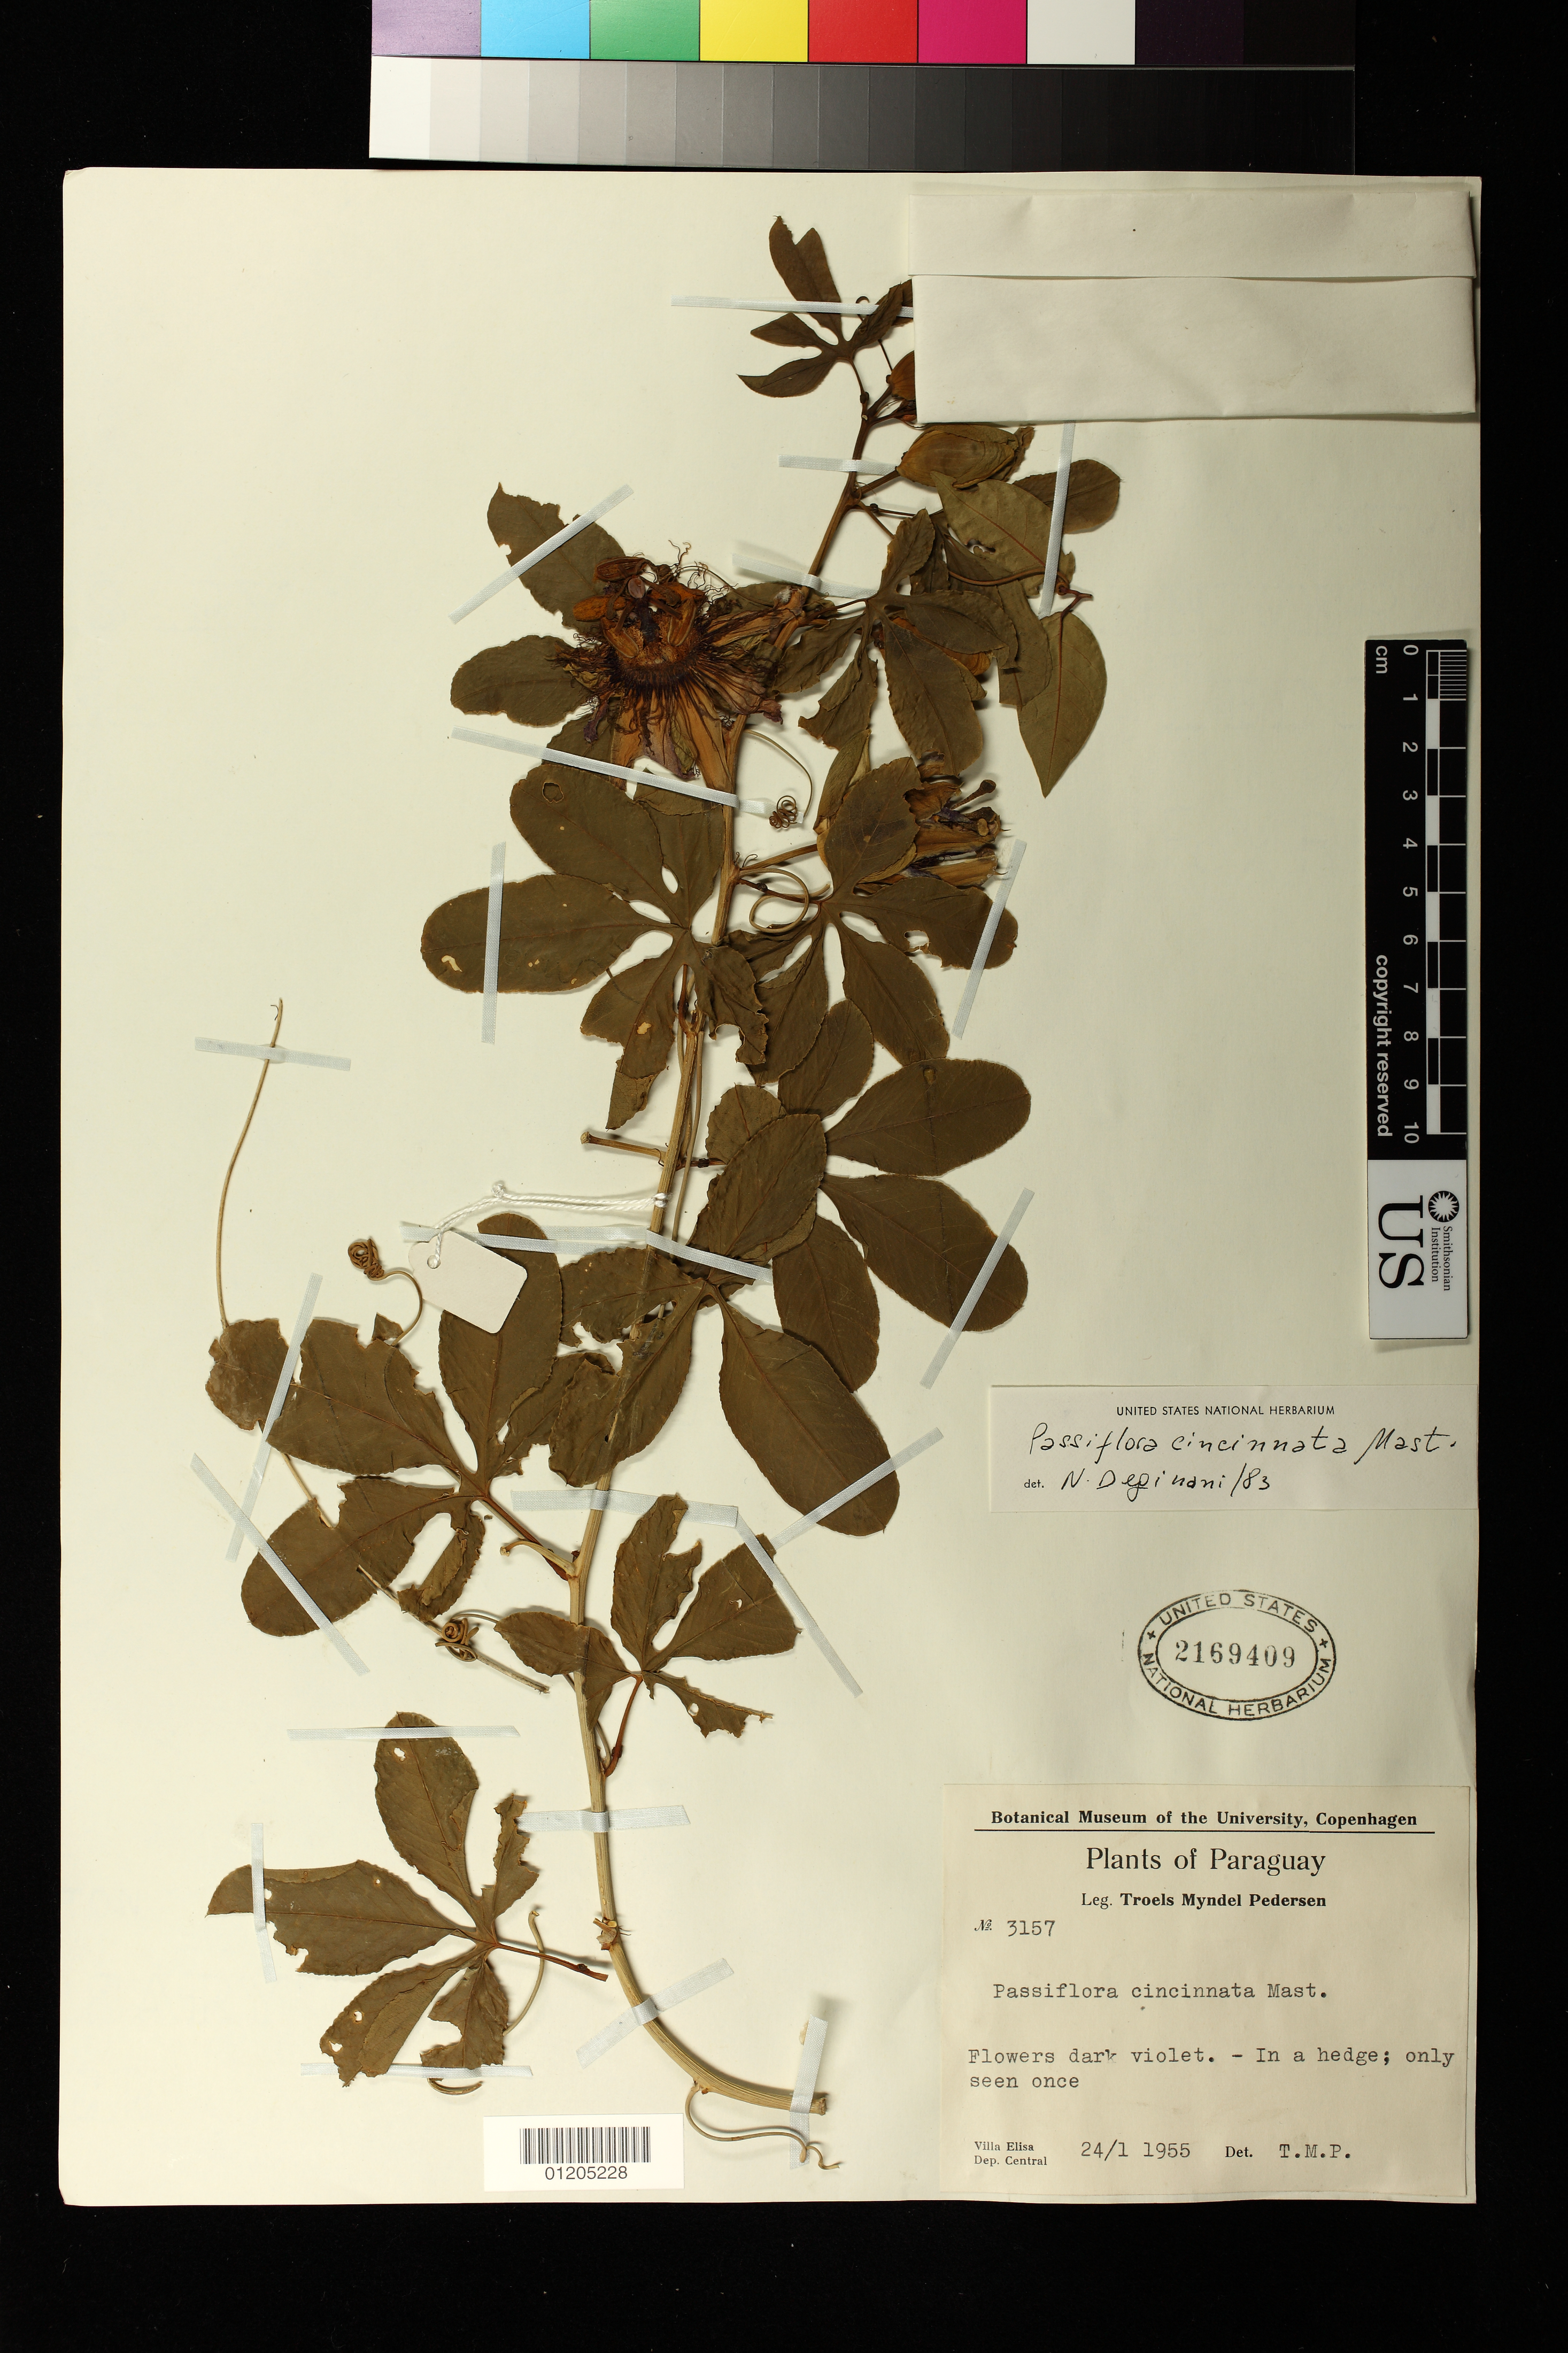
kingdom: Plantae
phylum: Tracheophyta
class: Magnoliopsida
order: Malpighiales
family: Passifloraceae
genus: Passiflora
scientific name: Passiflora cincinnata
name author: Mast.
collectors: T. M. Pedersen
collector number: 3157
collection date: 1955-01-24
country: Paraguay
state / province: Central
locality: Villa Elisa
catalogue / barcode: US 2169409